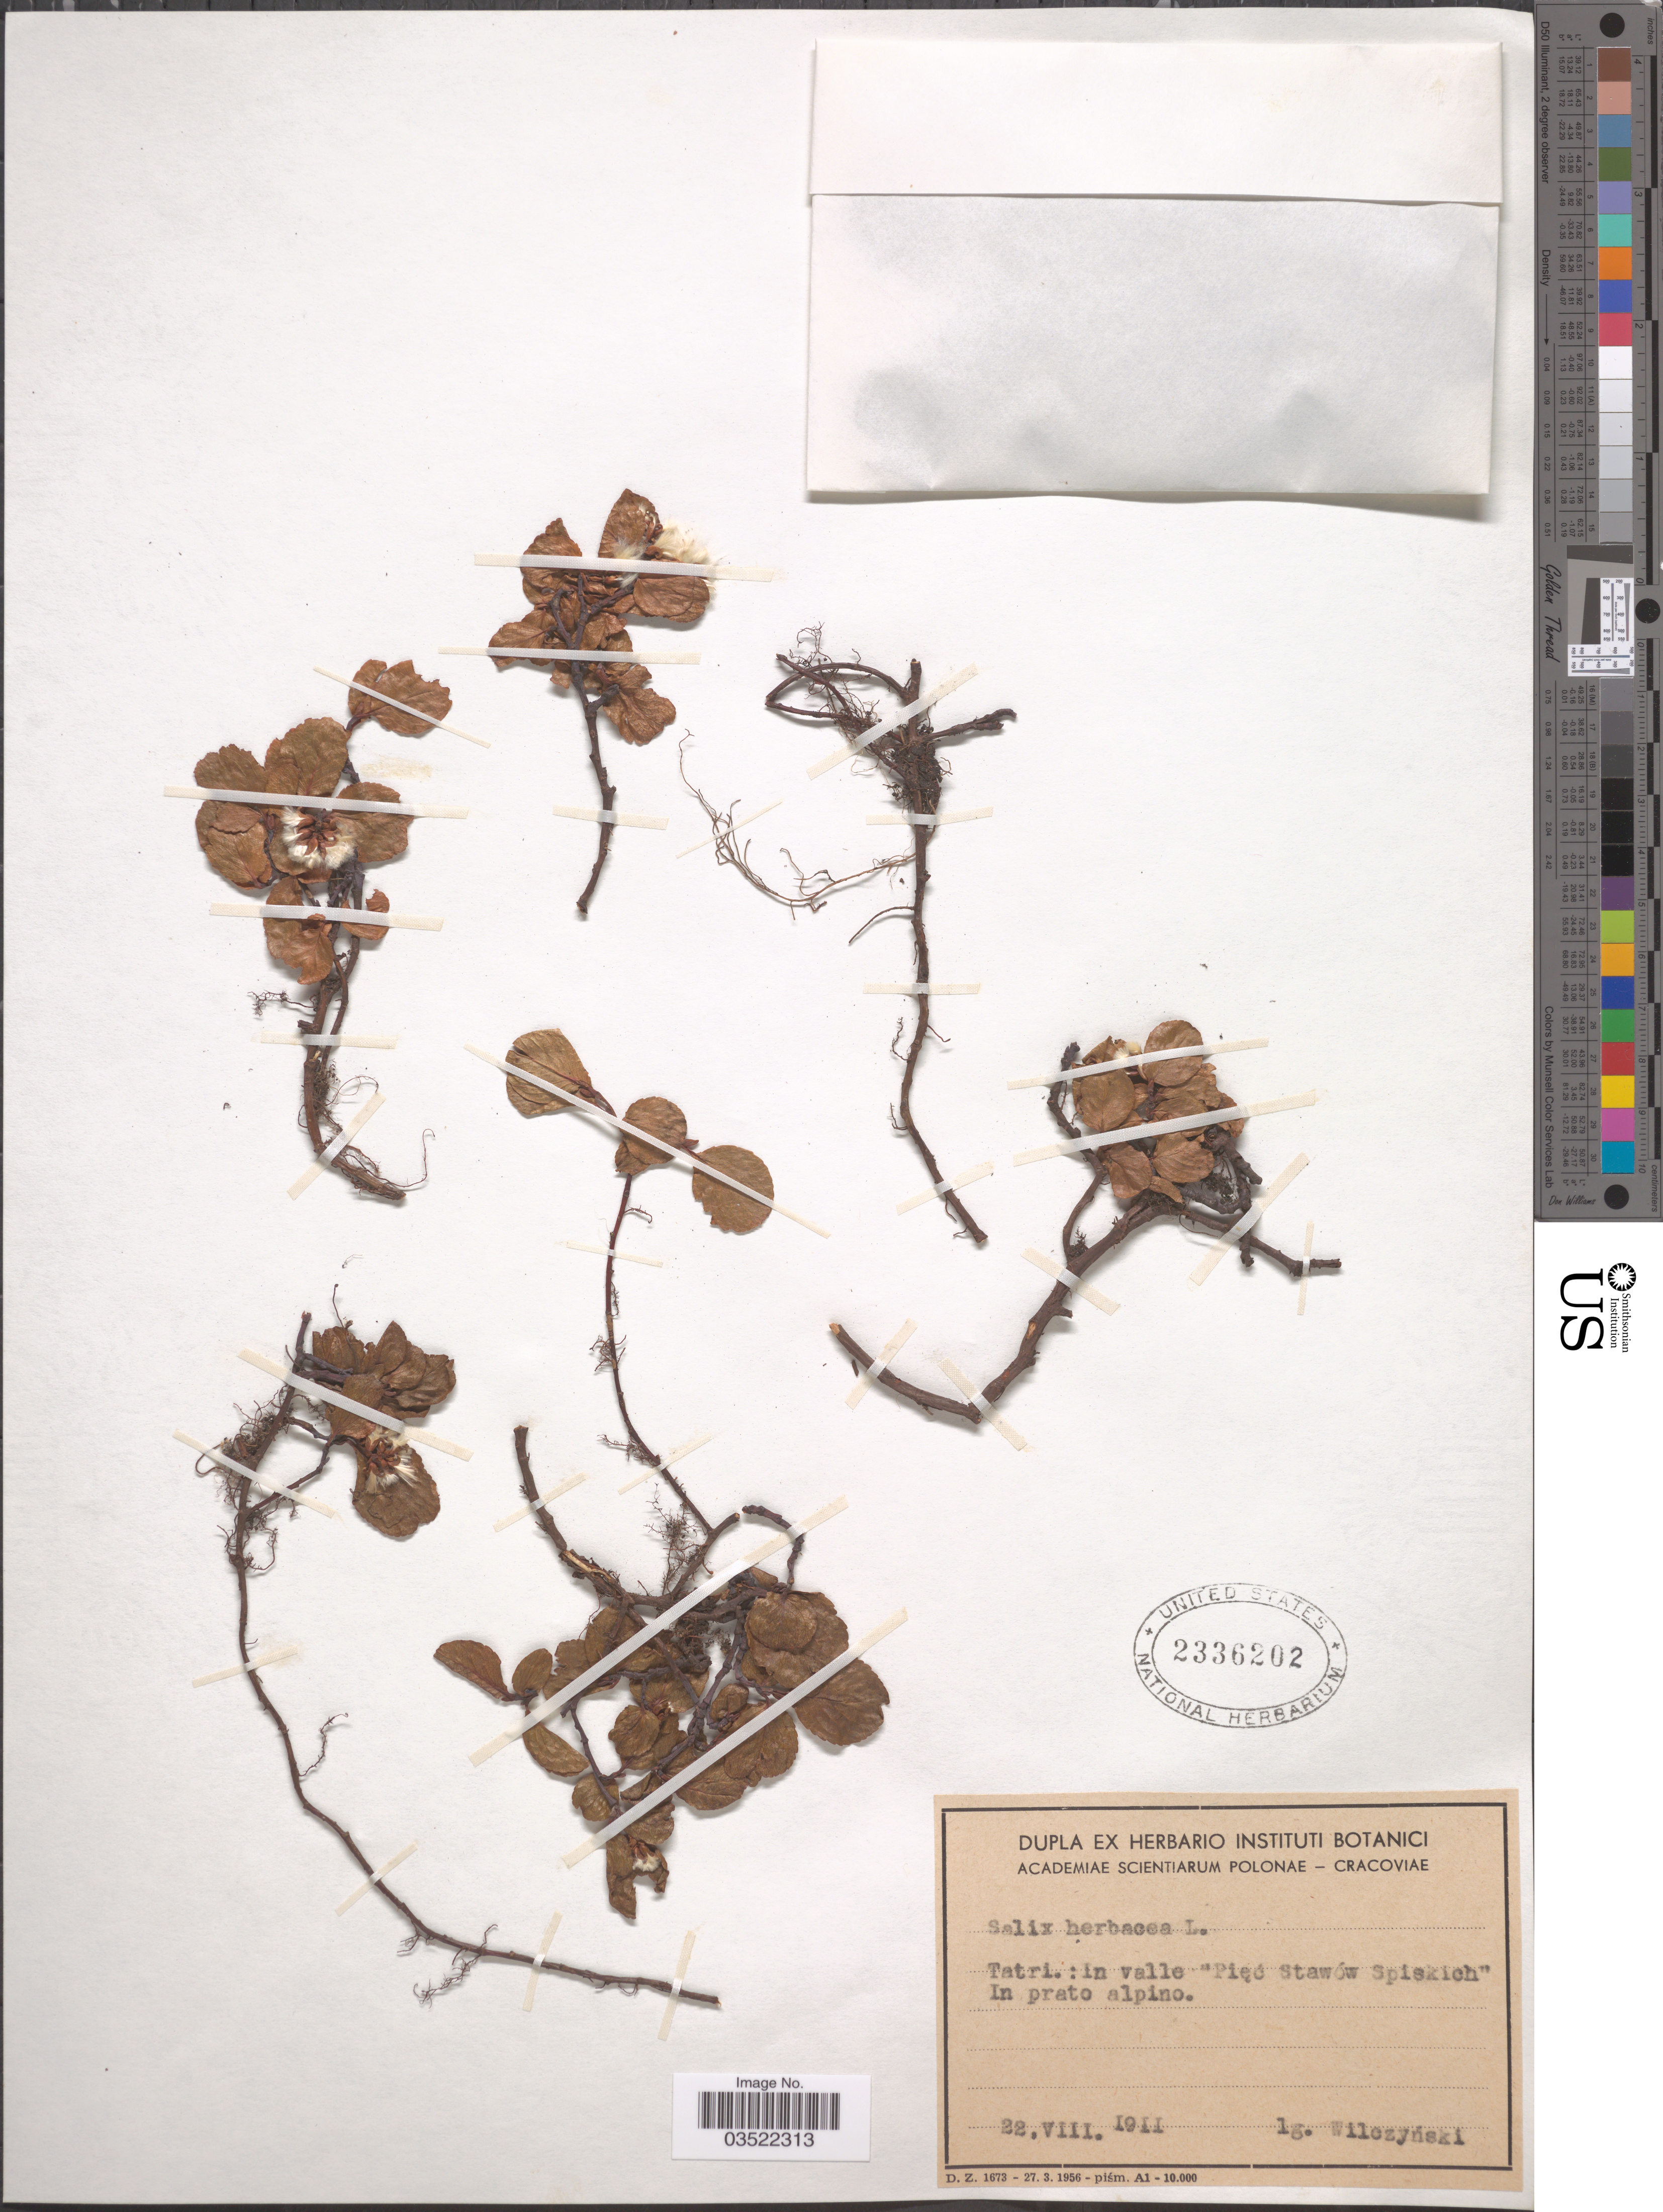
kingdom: Plantae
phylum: Tracheophyta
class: Magnoliopsida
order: Malpighiales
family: Salicaceae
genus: Salix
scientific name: Salix herbacea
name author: L.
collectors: Wilczynski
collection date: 1911-08-22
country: Slovakia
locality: Tatri: in valle "Pięc stawów Spiskich" In prato alpino.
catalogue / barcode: US 2336202